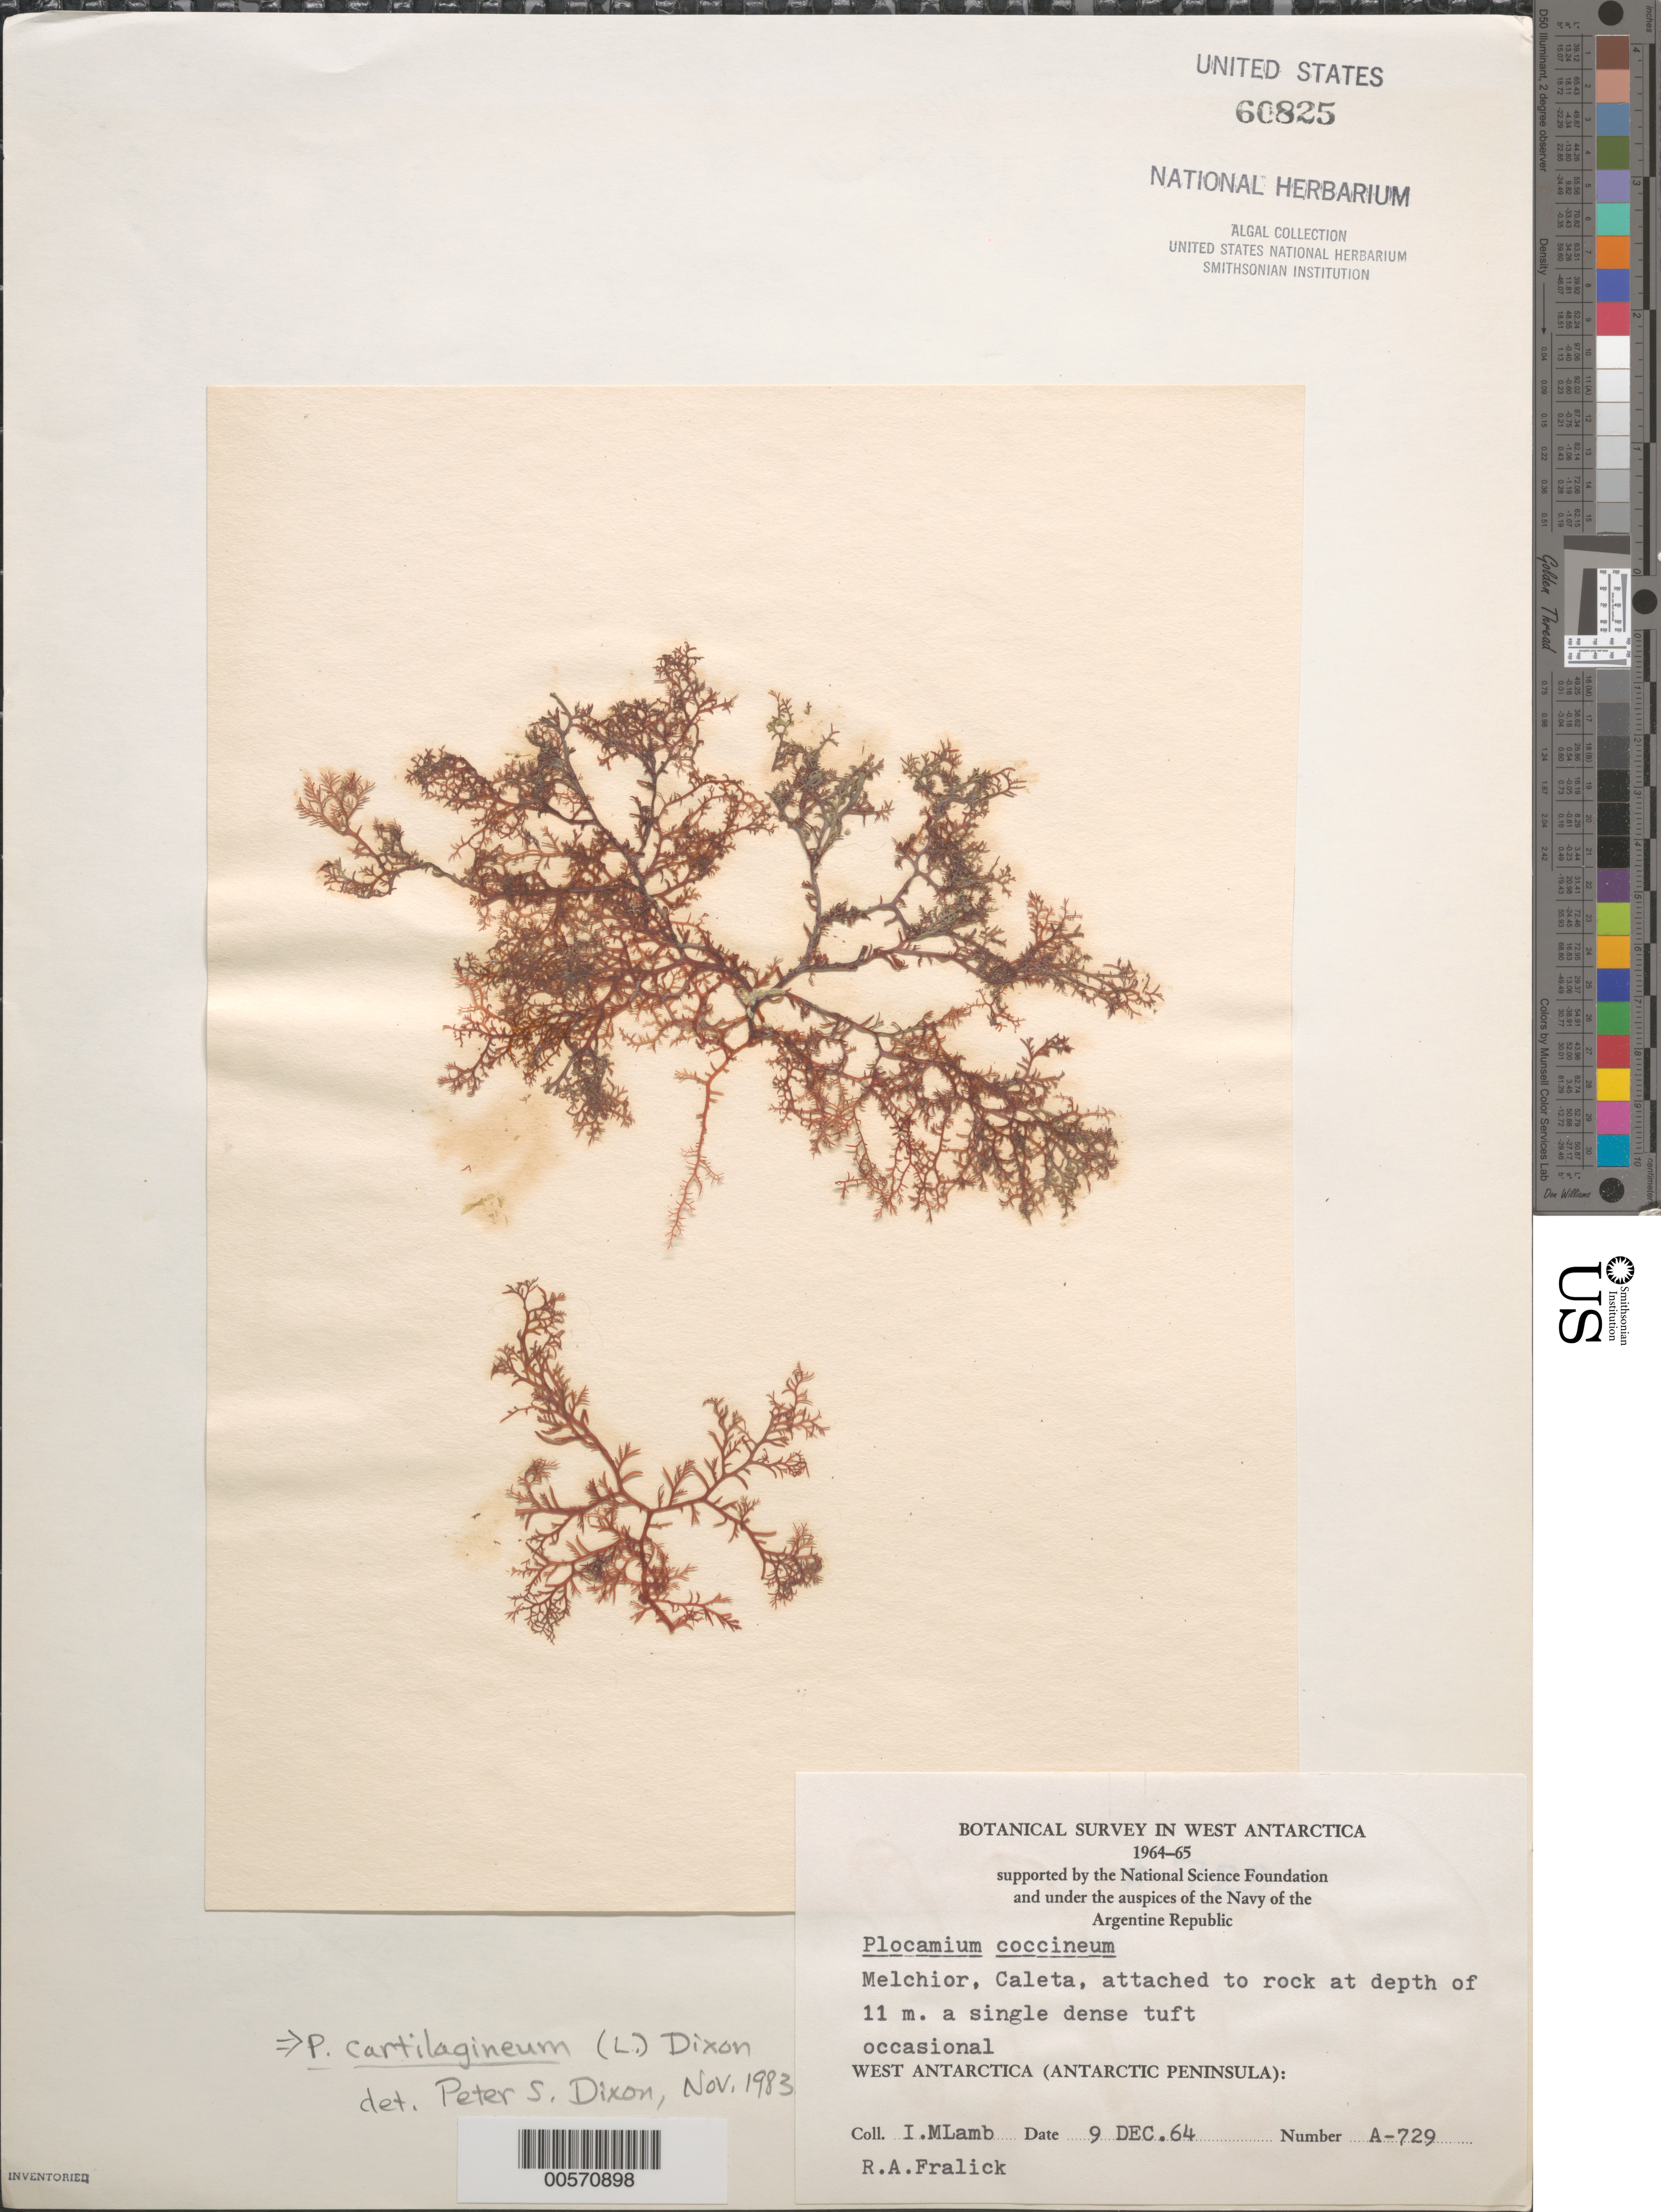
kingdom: Plantae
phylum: Rhodophyta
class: Florideophyceae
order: Plocamiales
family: Plocamiaceae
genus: Plocamium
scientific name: Plocamium cartilagineum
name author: (L.) P.S. Dixon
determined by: Dixon, P. S.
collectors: I. M. Lamb & R. Fralick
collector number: A-729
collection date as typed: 09 Dec 1964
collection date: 1964-12-09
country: Antarctica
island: Gamma Island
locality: Melchior Caleta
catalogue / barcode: US 60825